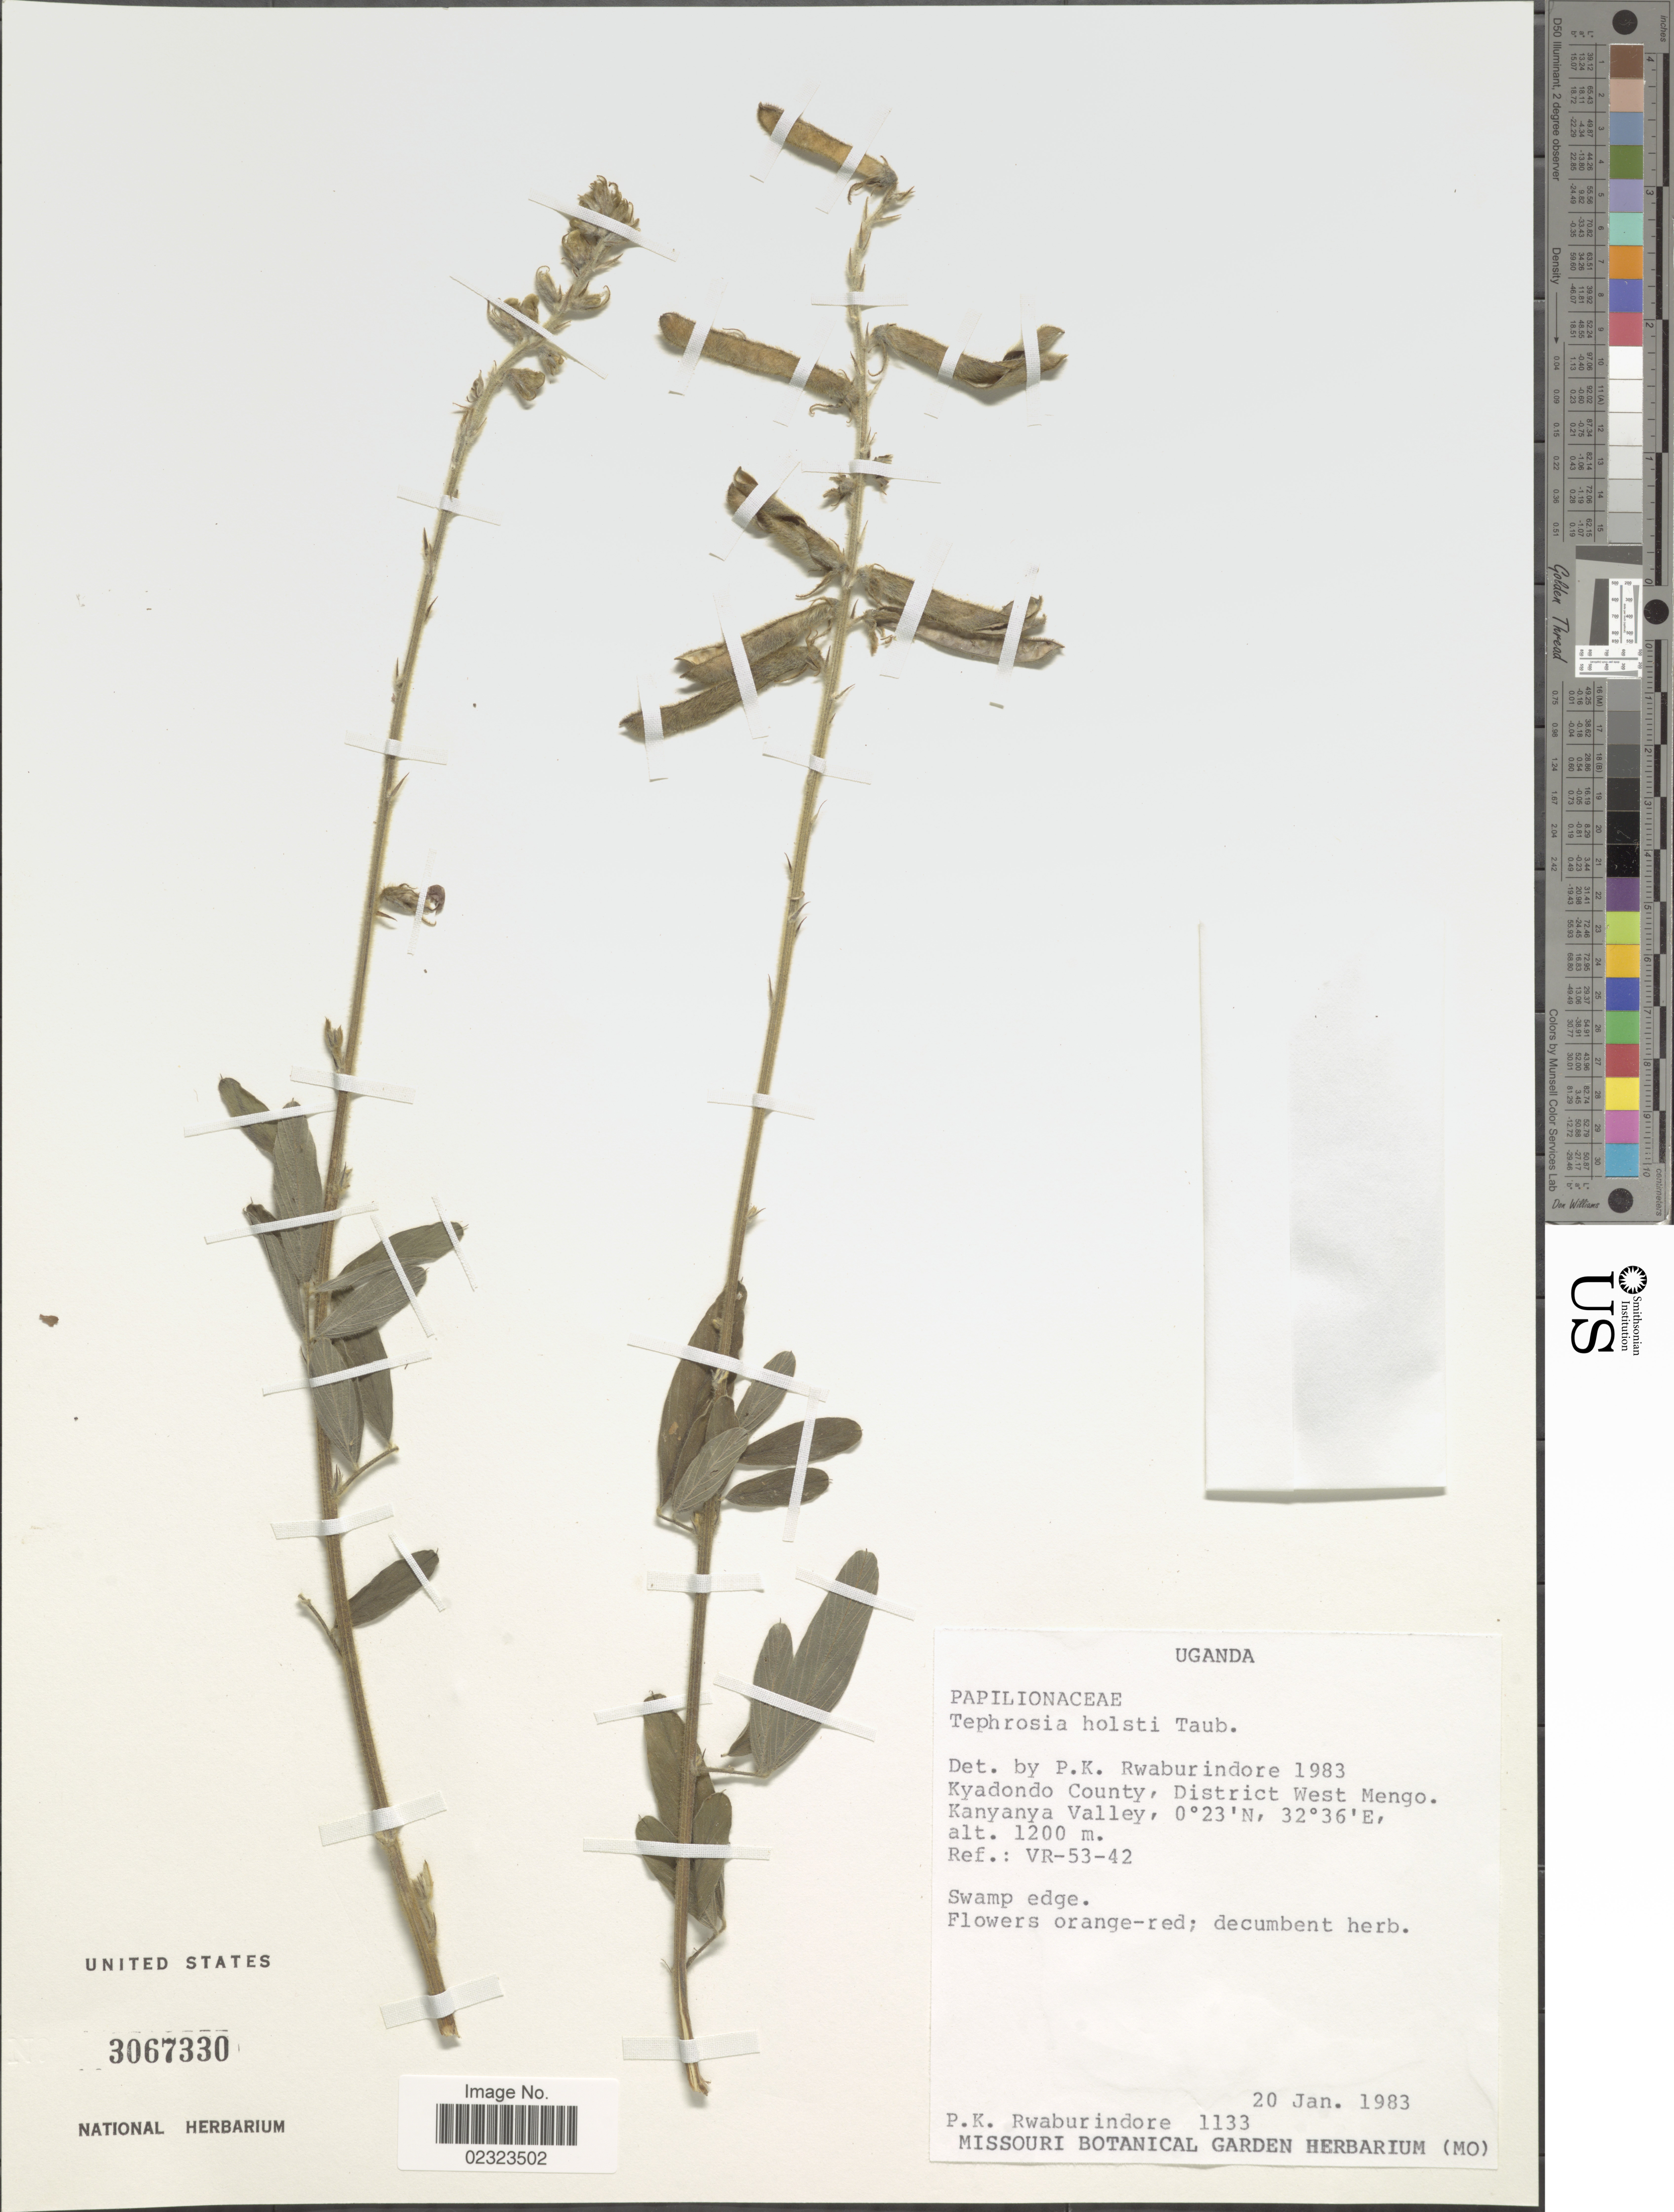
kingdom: Plantae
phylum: Tracheophyta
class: Magnoliopsida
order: Fabales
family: Fabaceae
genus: Tephrosia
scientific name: Tephrosia holstii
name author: Taub.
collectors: P. Rwaburindore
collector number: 1133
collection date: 1983-01-20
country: Uganda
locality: Kyadondo County, District West Mengo, Kanyanya Valley.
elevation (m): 1200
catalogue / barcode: US 3067330